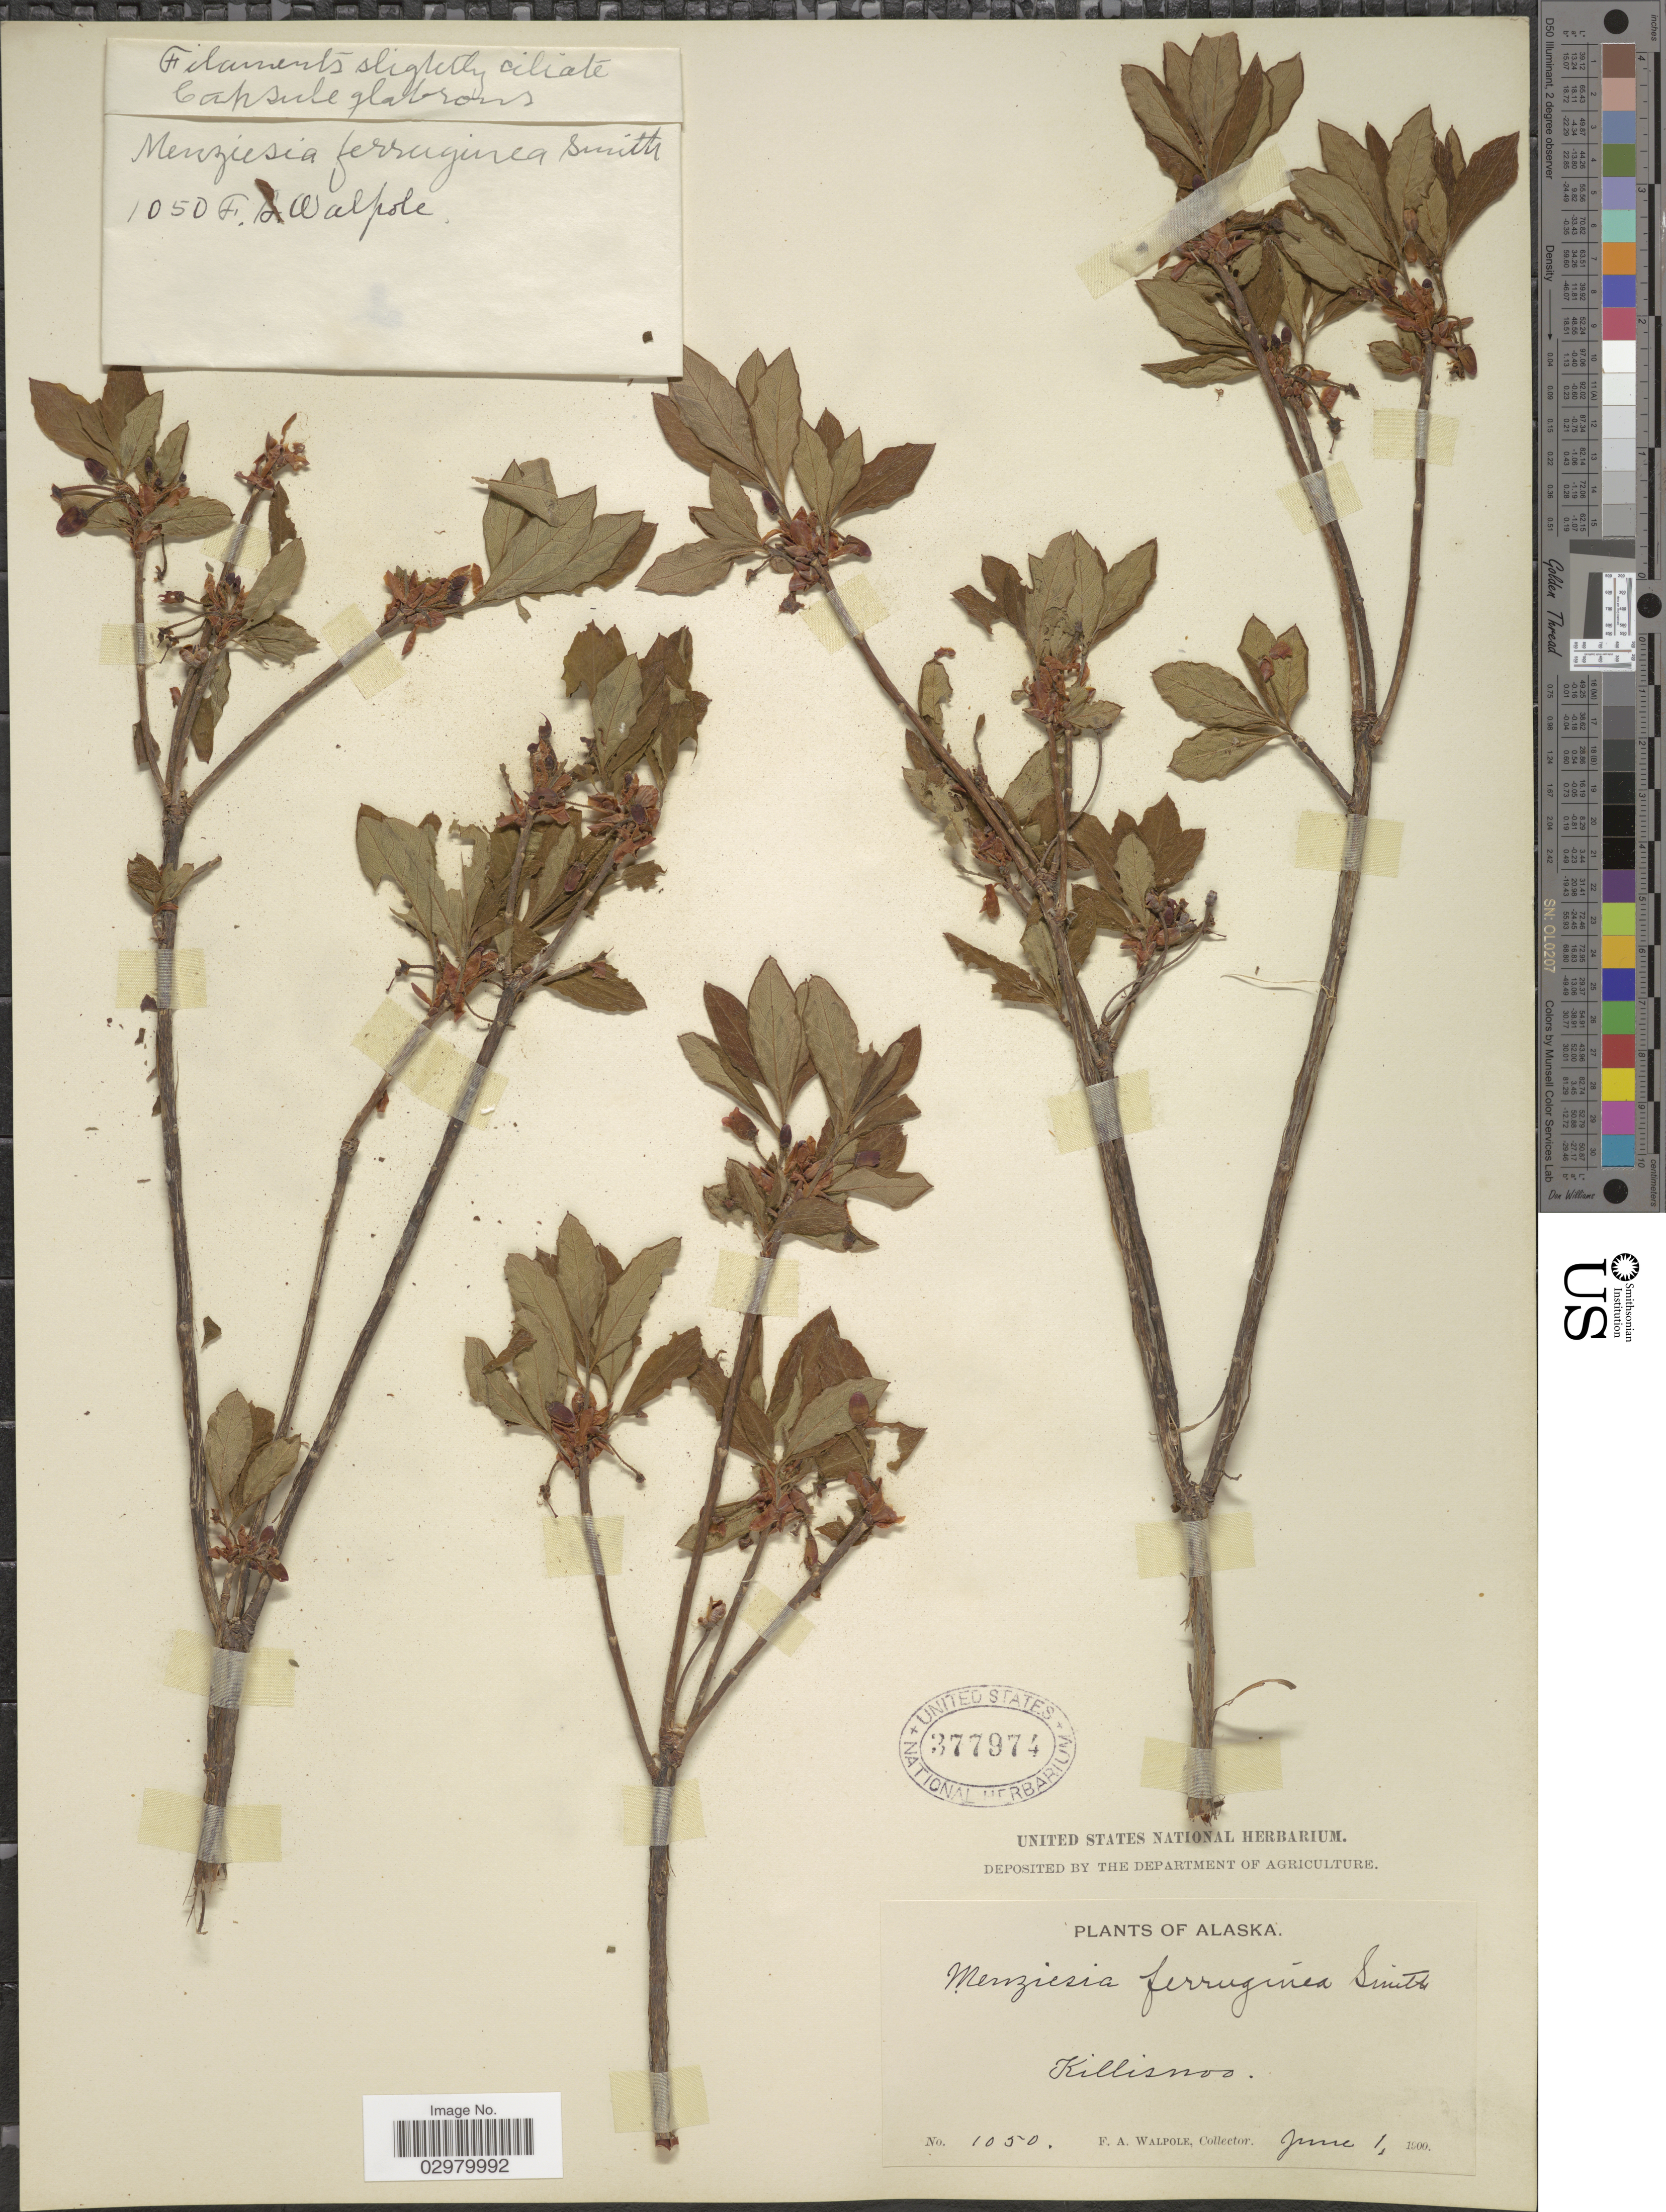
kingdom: Plantae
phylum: Tracheophyta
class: Magnoliopsida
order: Ericales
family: Ericaceae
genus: Menziesia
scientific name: Menziesia ferruginea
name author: Sm.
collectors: F. Walpole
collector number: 1050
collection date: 1900-06-01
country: United States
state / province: Alaska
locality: Killisnoo.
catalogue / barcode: US 377974